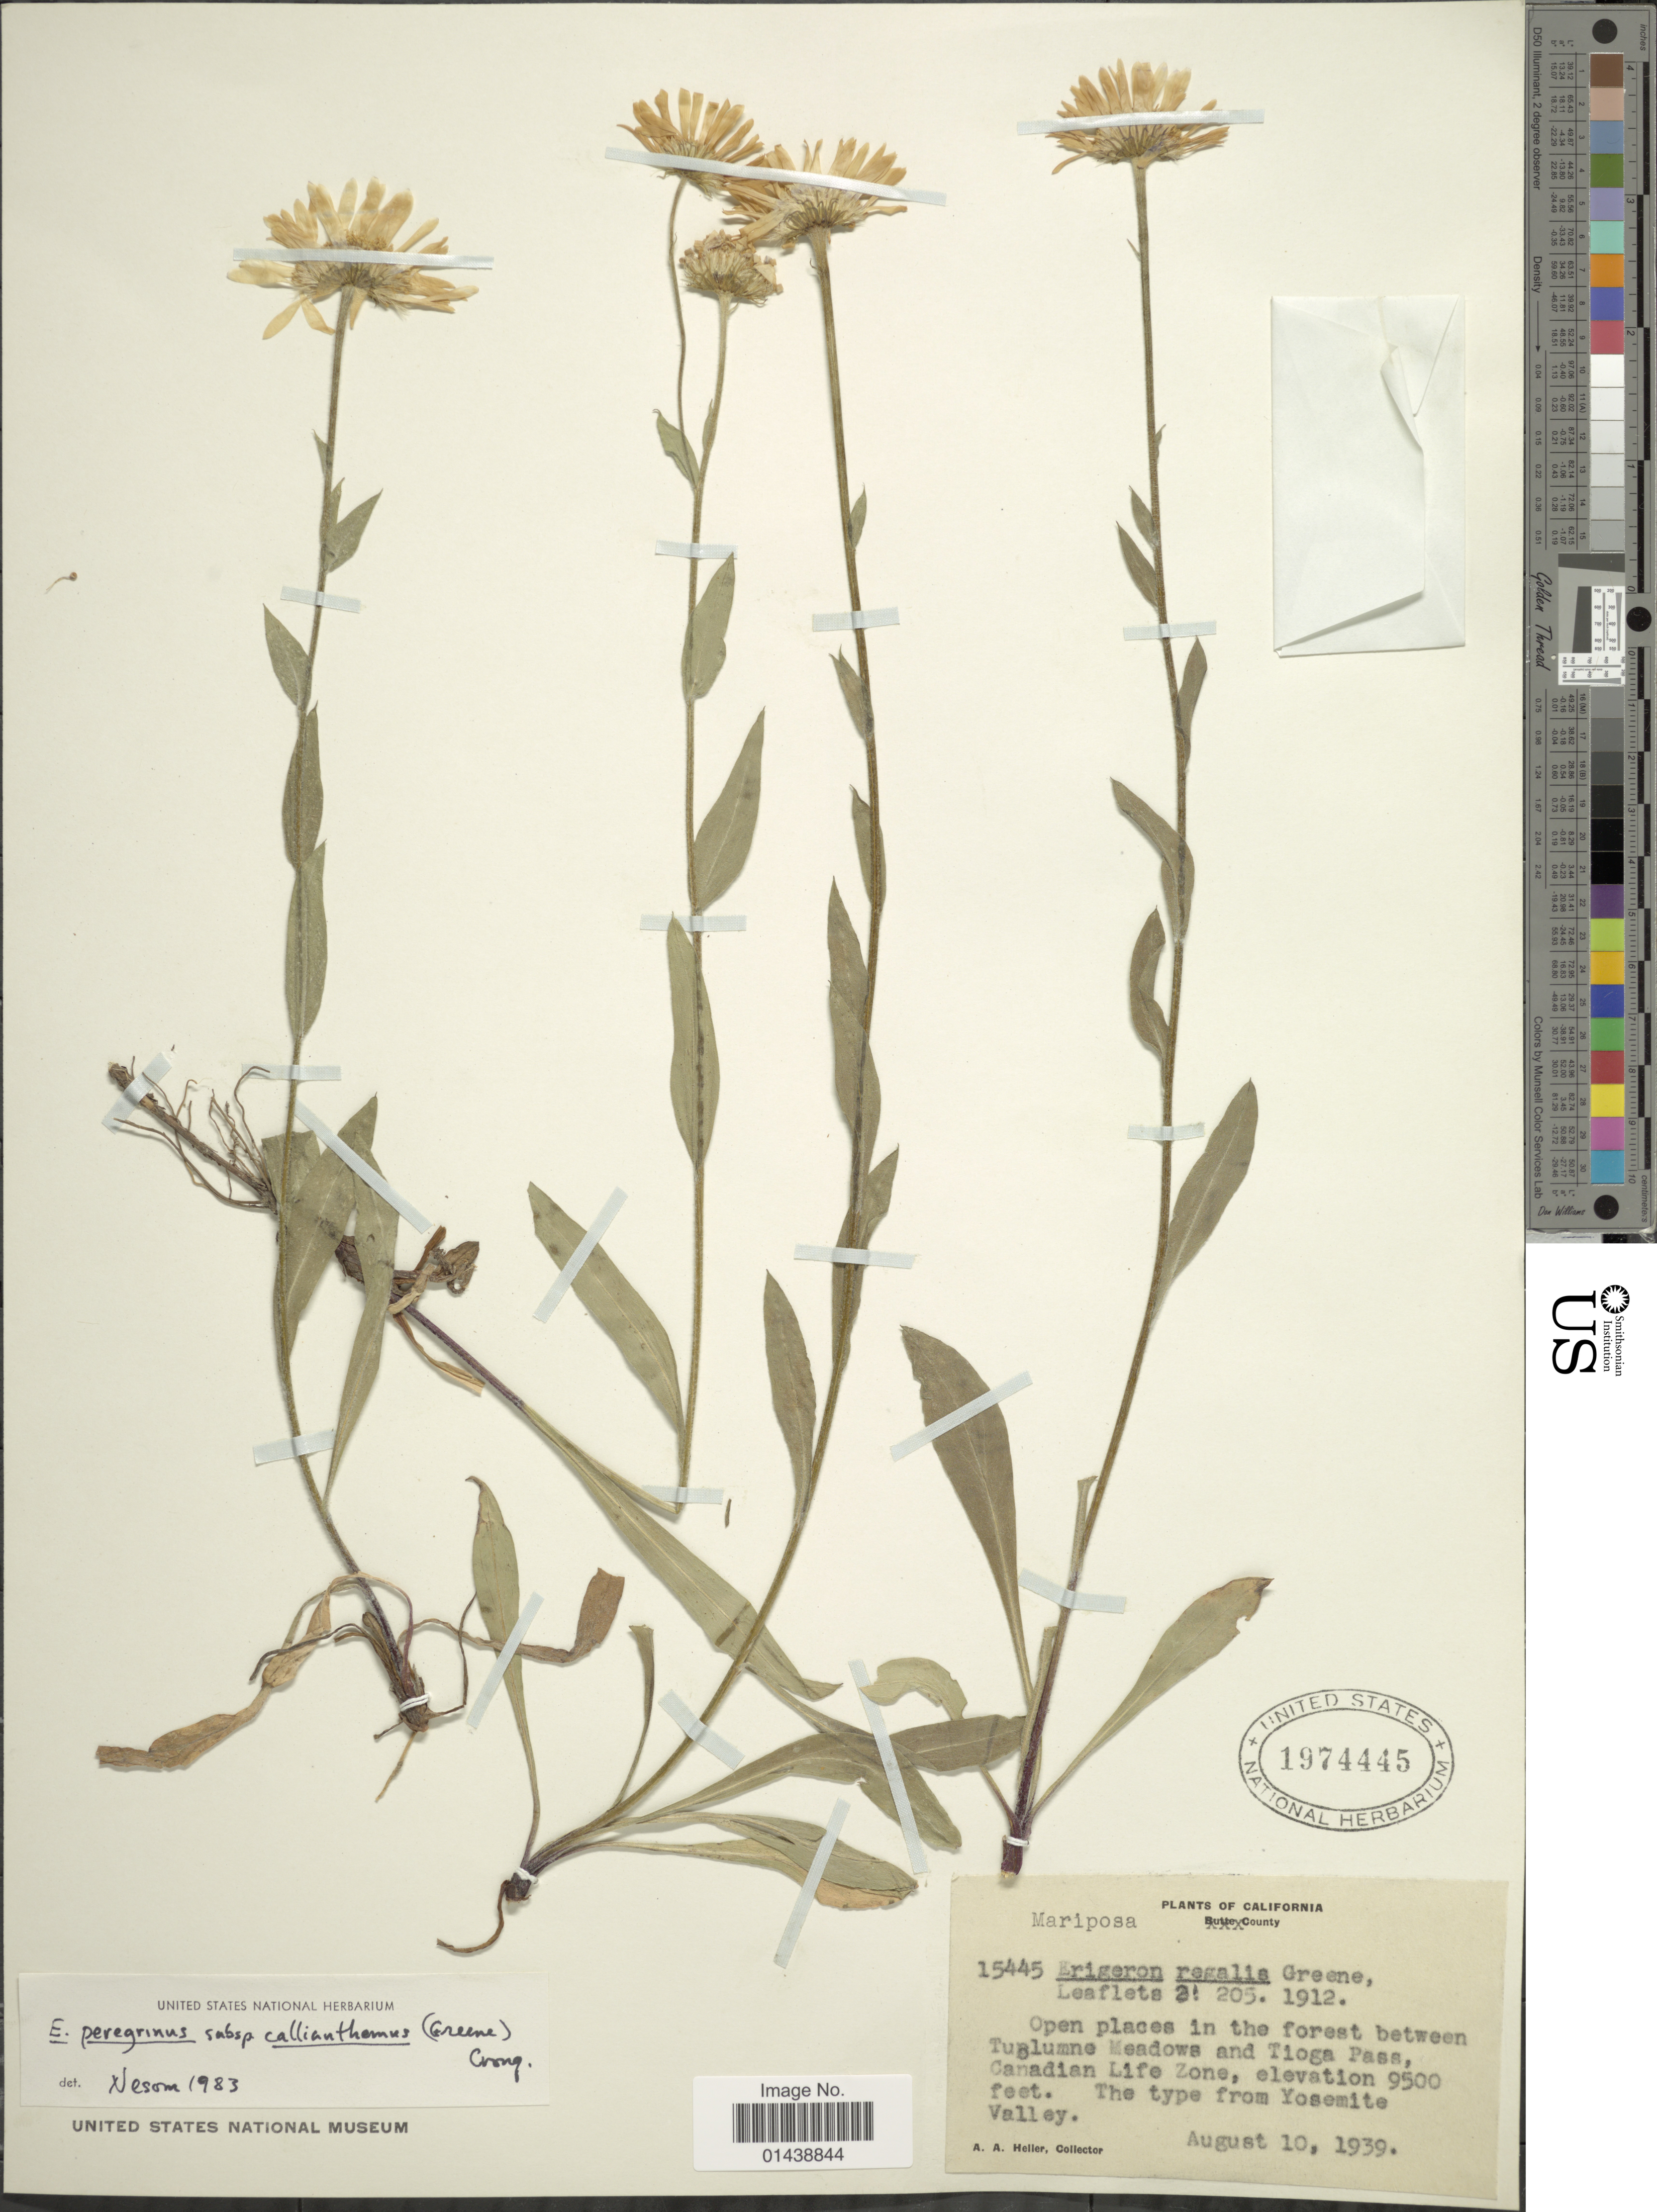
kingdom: Plantae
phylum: Tracheophyta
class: Magnoliopsida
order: Asterales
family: Asteraceae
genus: Erigeron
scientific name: Erigeron peregrinus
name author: (Banks ex Pursh) Greene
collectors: A. A. Heller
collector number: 15445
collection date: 1939-08-10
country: United States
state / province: California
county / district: Tuolumne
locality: In the forest between Tuolumne Meadows and Tioga Pass, Canadian Life Zone. The type from Yosemite Valley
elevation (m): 2896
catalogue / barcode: US 1974445